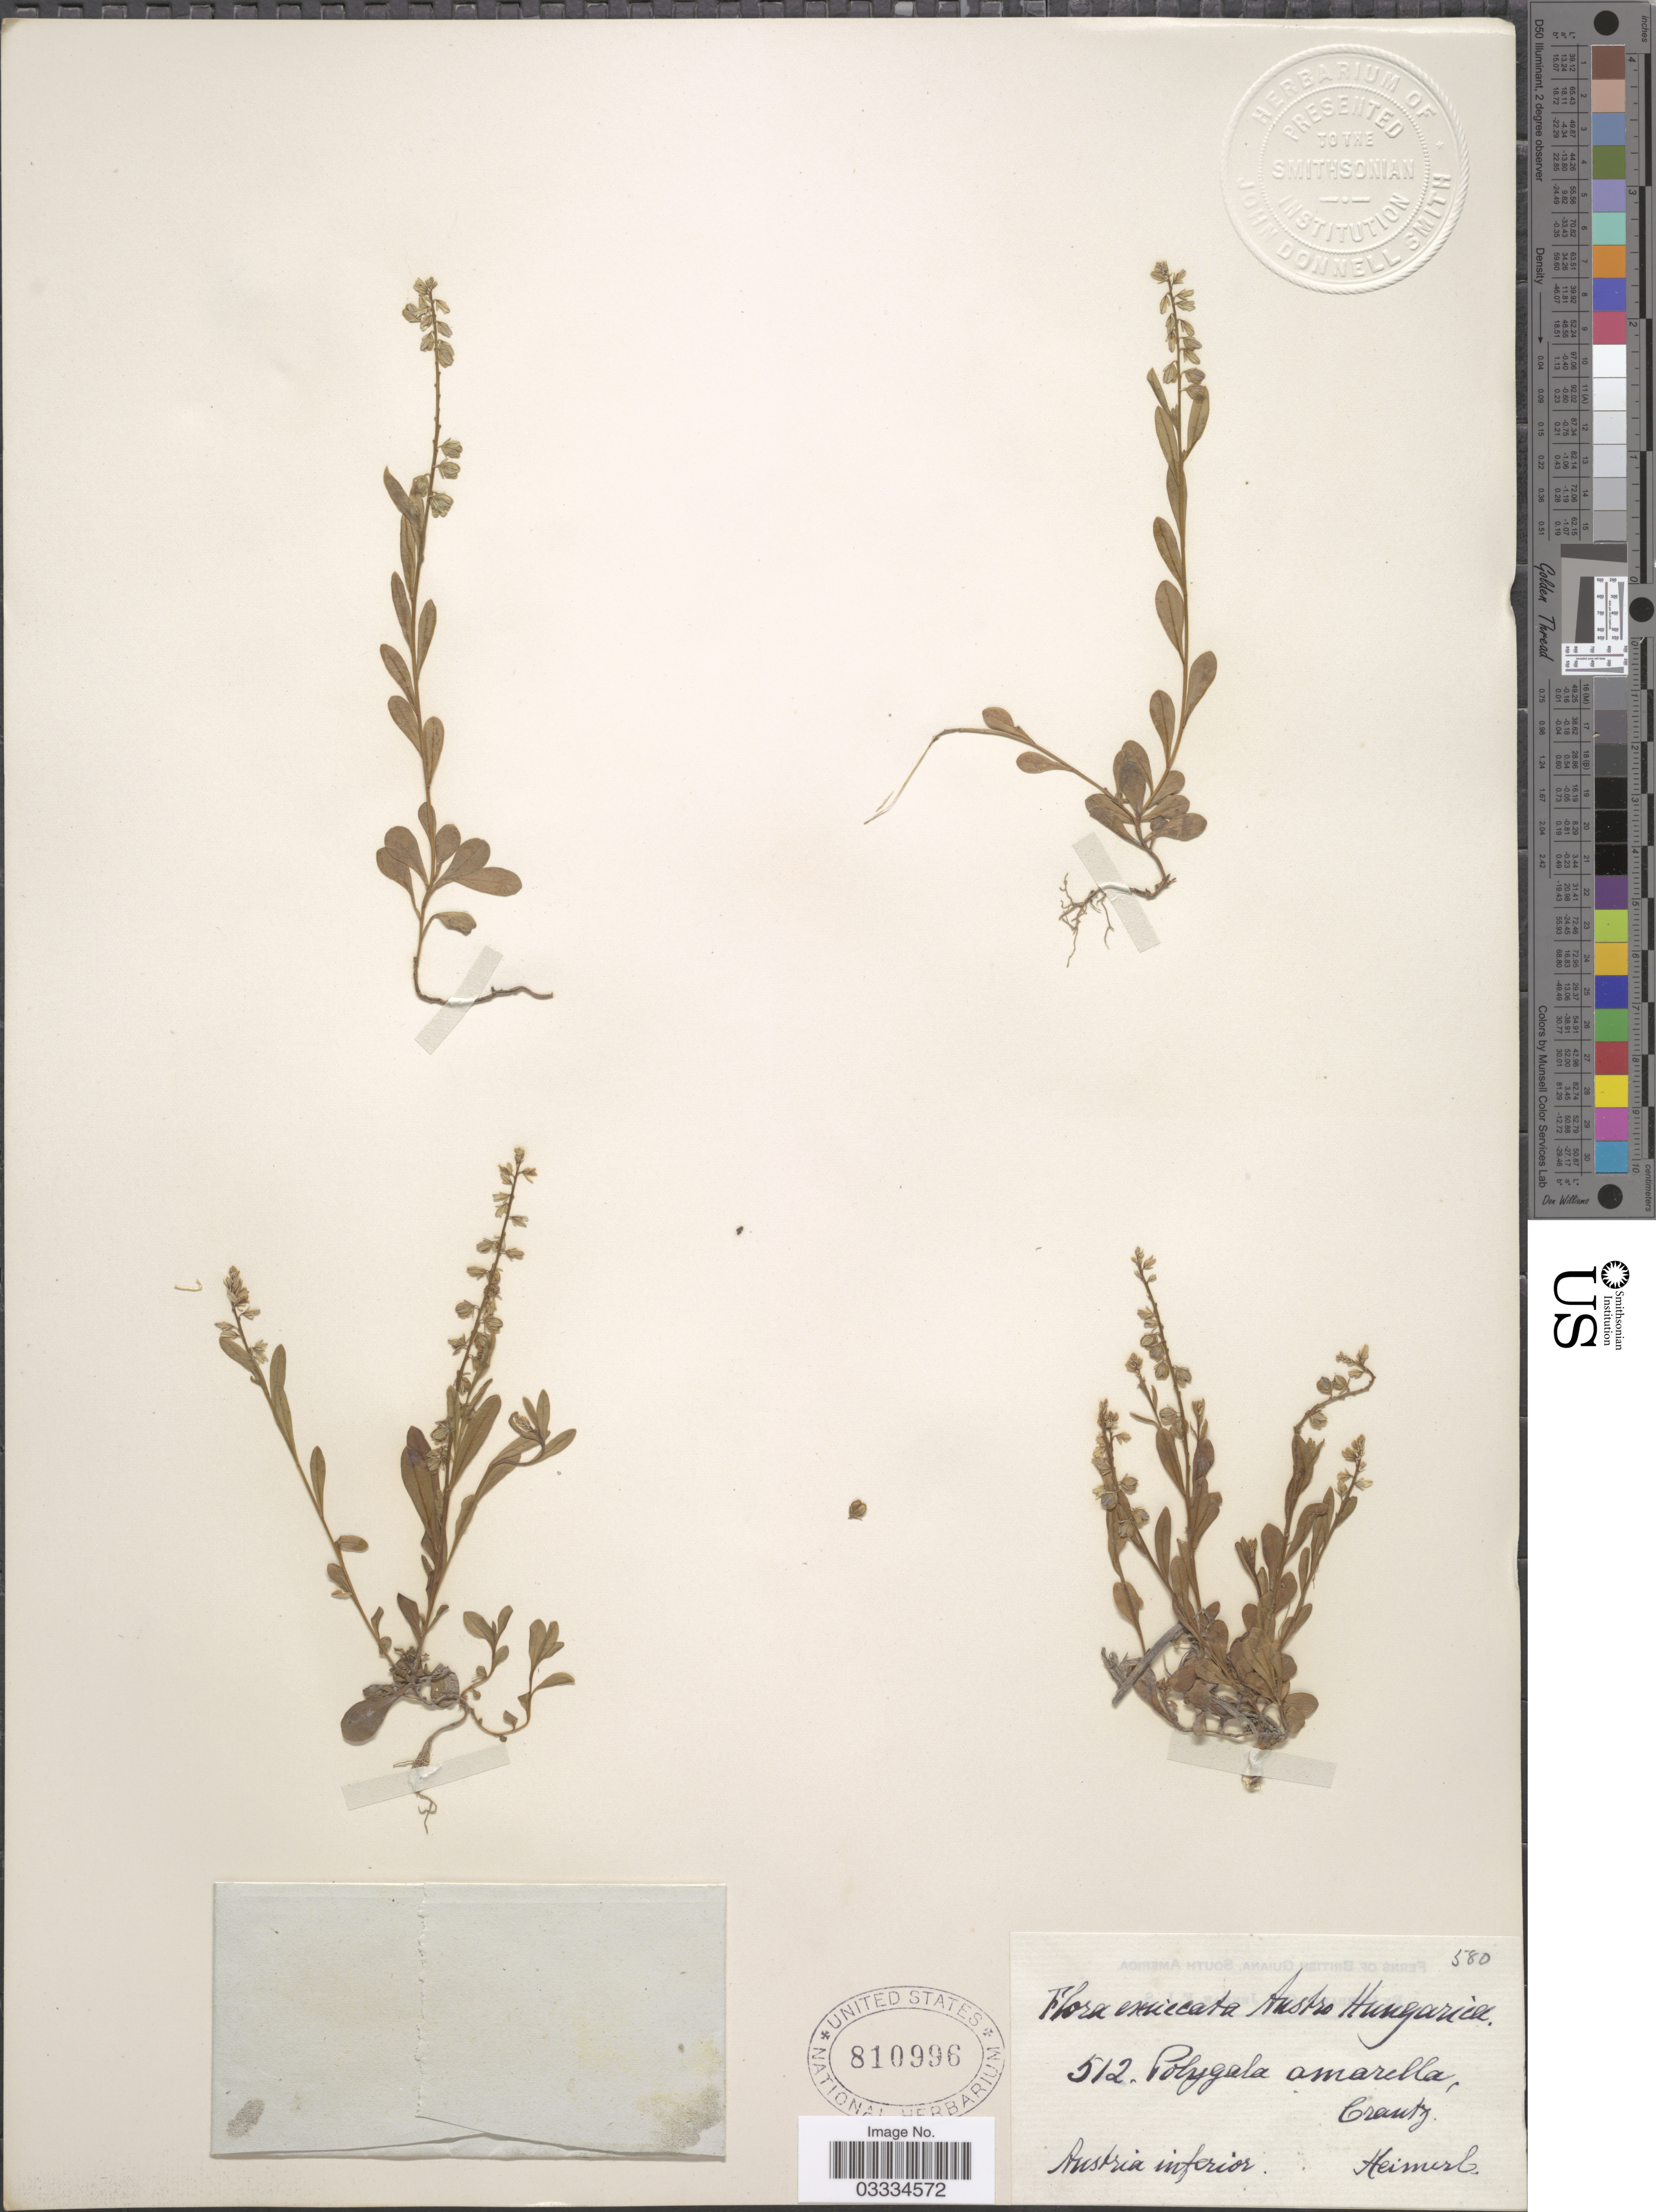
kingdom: Plantae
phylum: Tracheophyta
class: Magnoliopsida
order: Fabales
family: Polygalaceae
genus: Polygala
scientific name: Polygala amarella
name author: Crantz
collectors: Heimerl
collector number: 512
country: Austria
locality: Austria inferior.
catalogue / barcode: US 810996